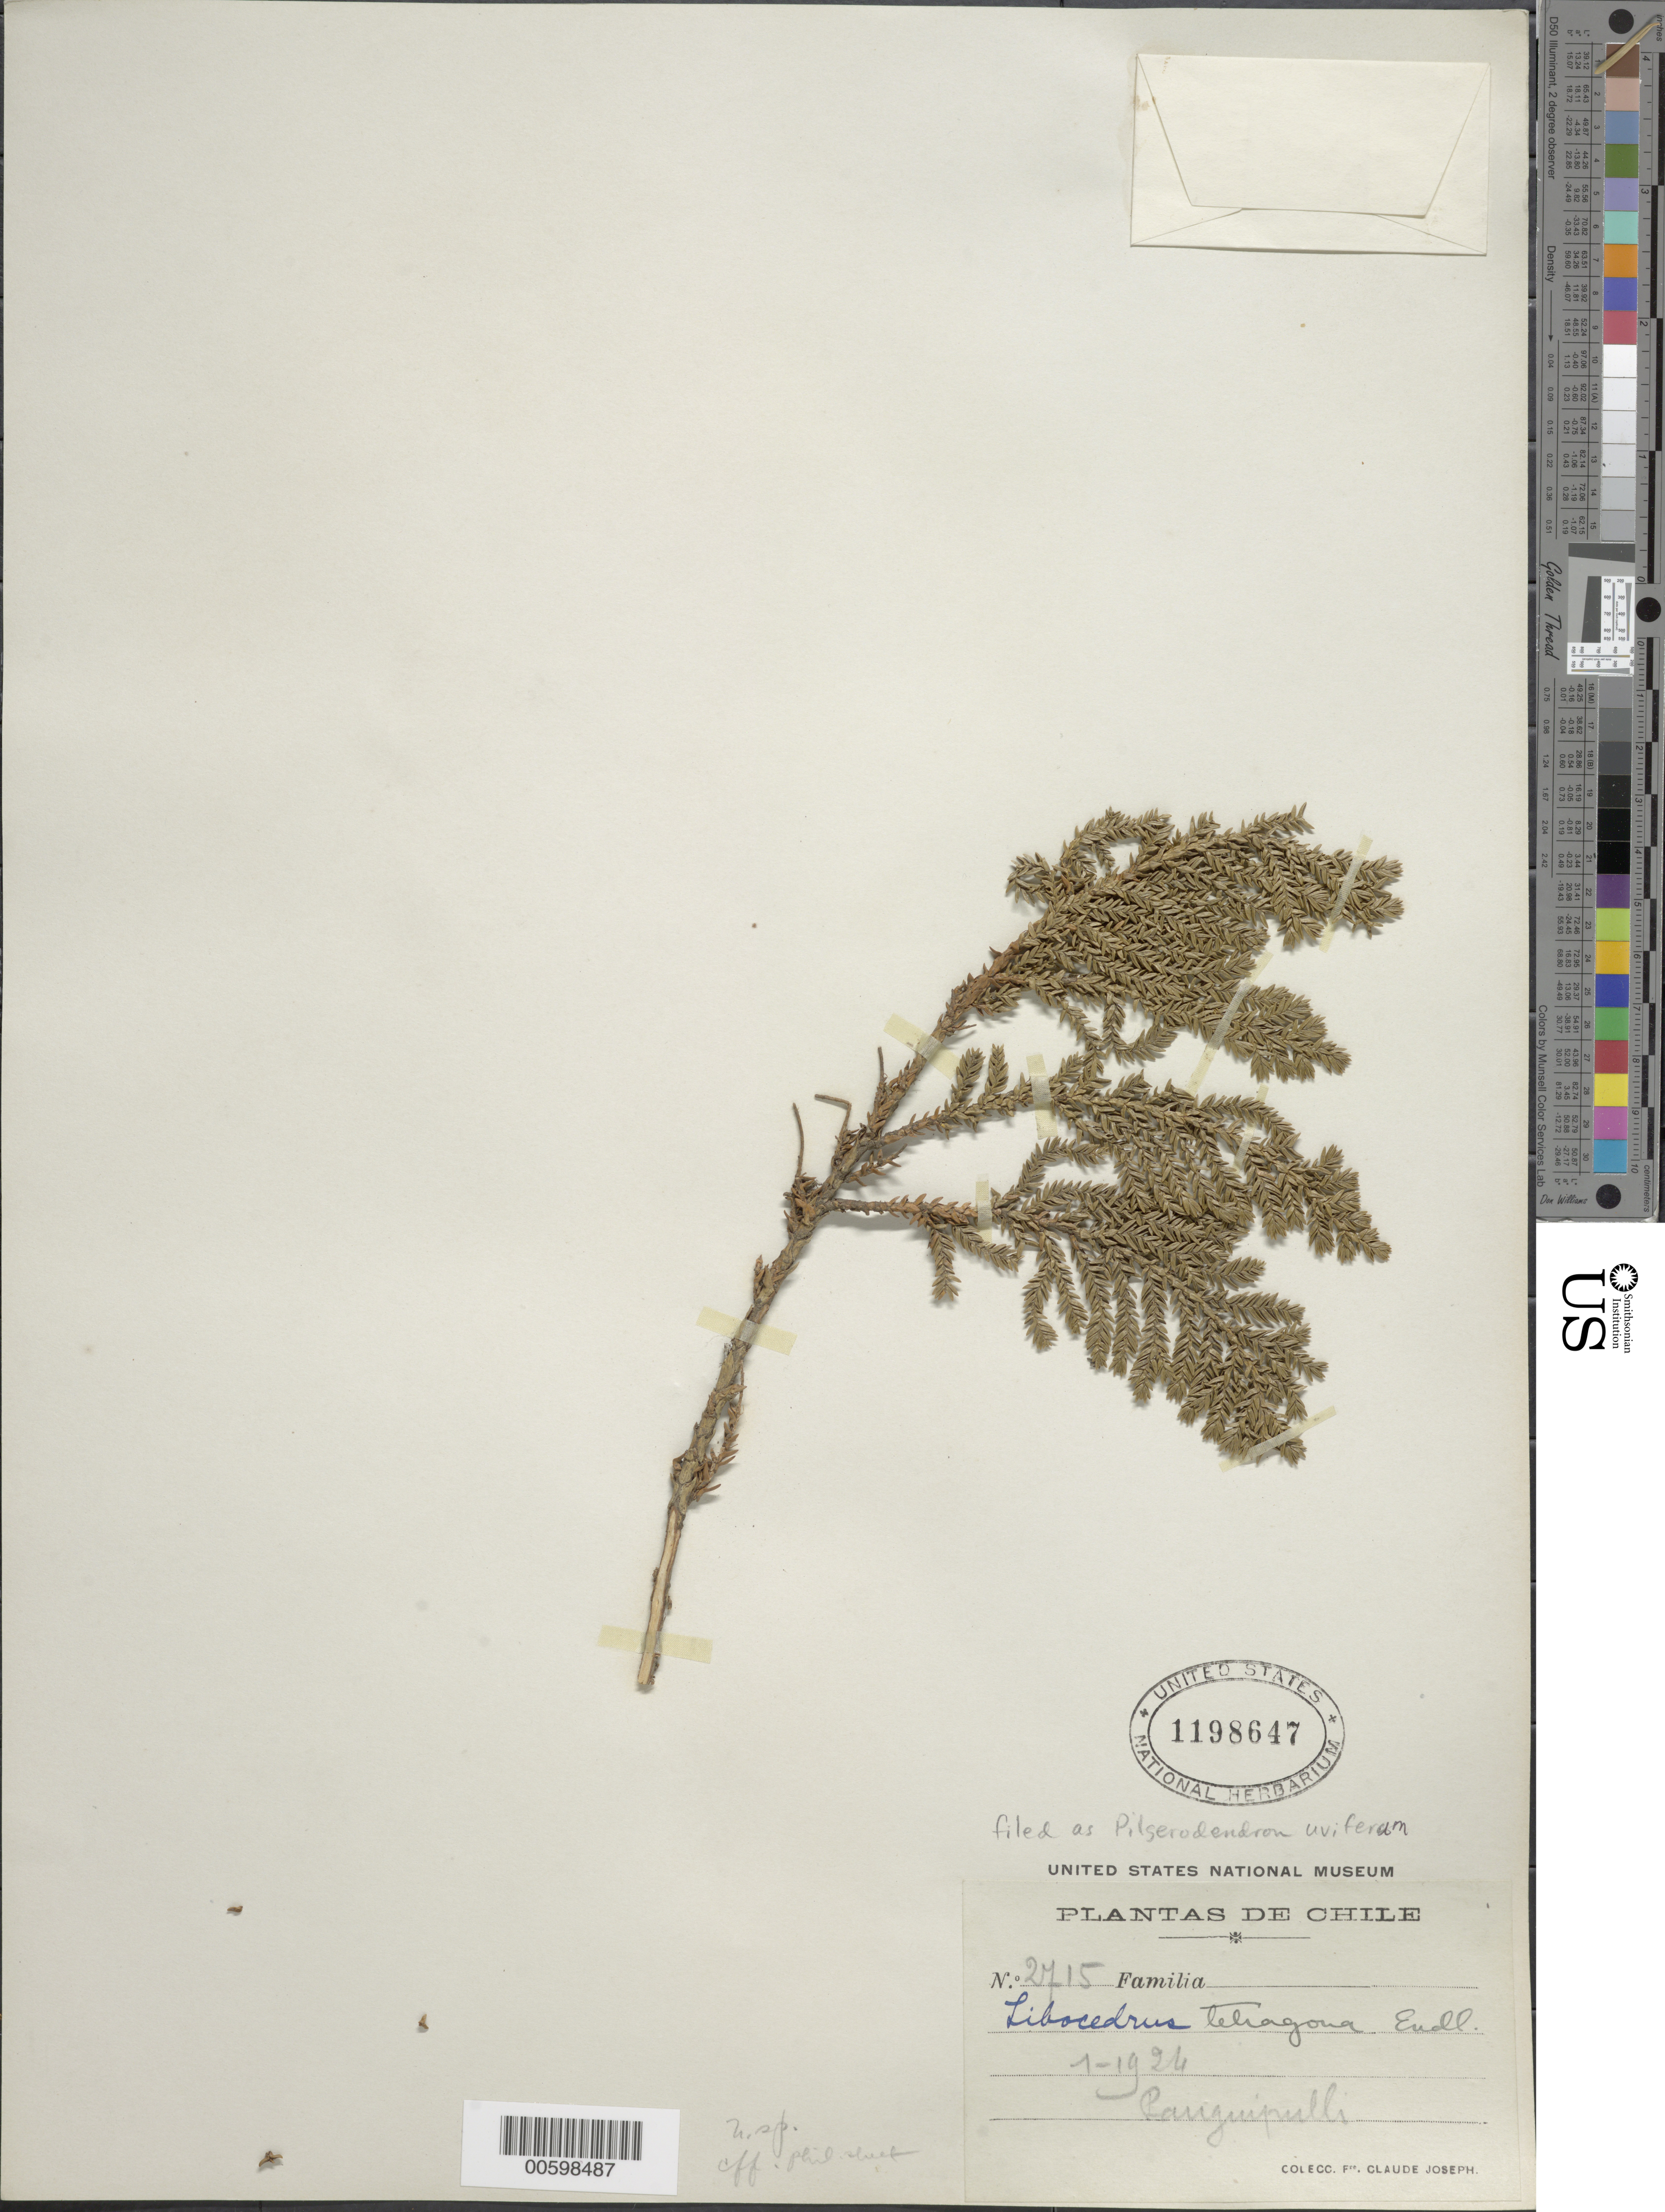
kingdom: Plantae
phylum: Tracheophyta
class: Pinopsida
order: Pinales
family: Cupressaceae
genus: Pilgerodendron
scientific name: Pilgerodendron uviferum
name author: Florin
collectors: Bro. Claude-Joseph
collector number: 2715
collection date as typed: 19 Jan 1926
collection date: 1926-01-19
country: Chile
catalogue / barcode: US 1198647